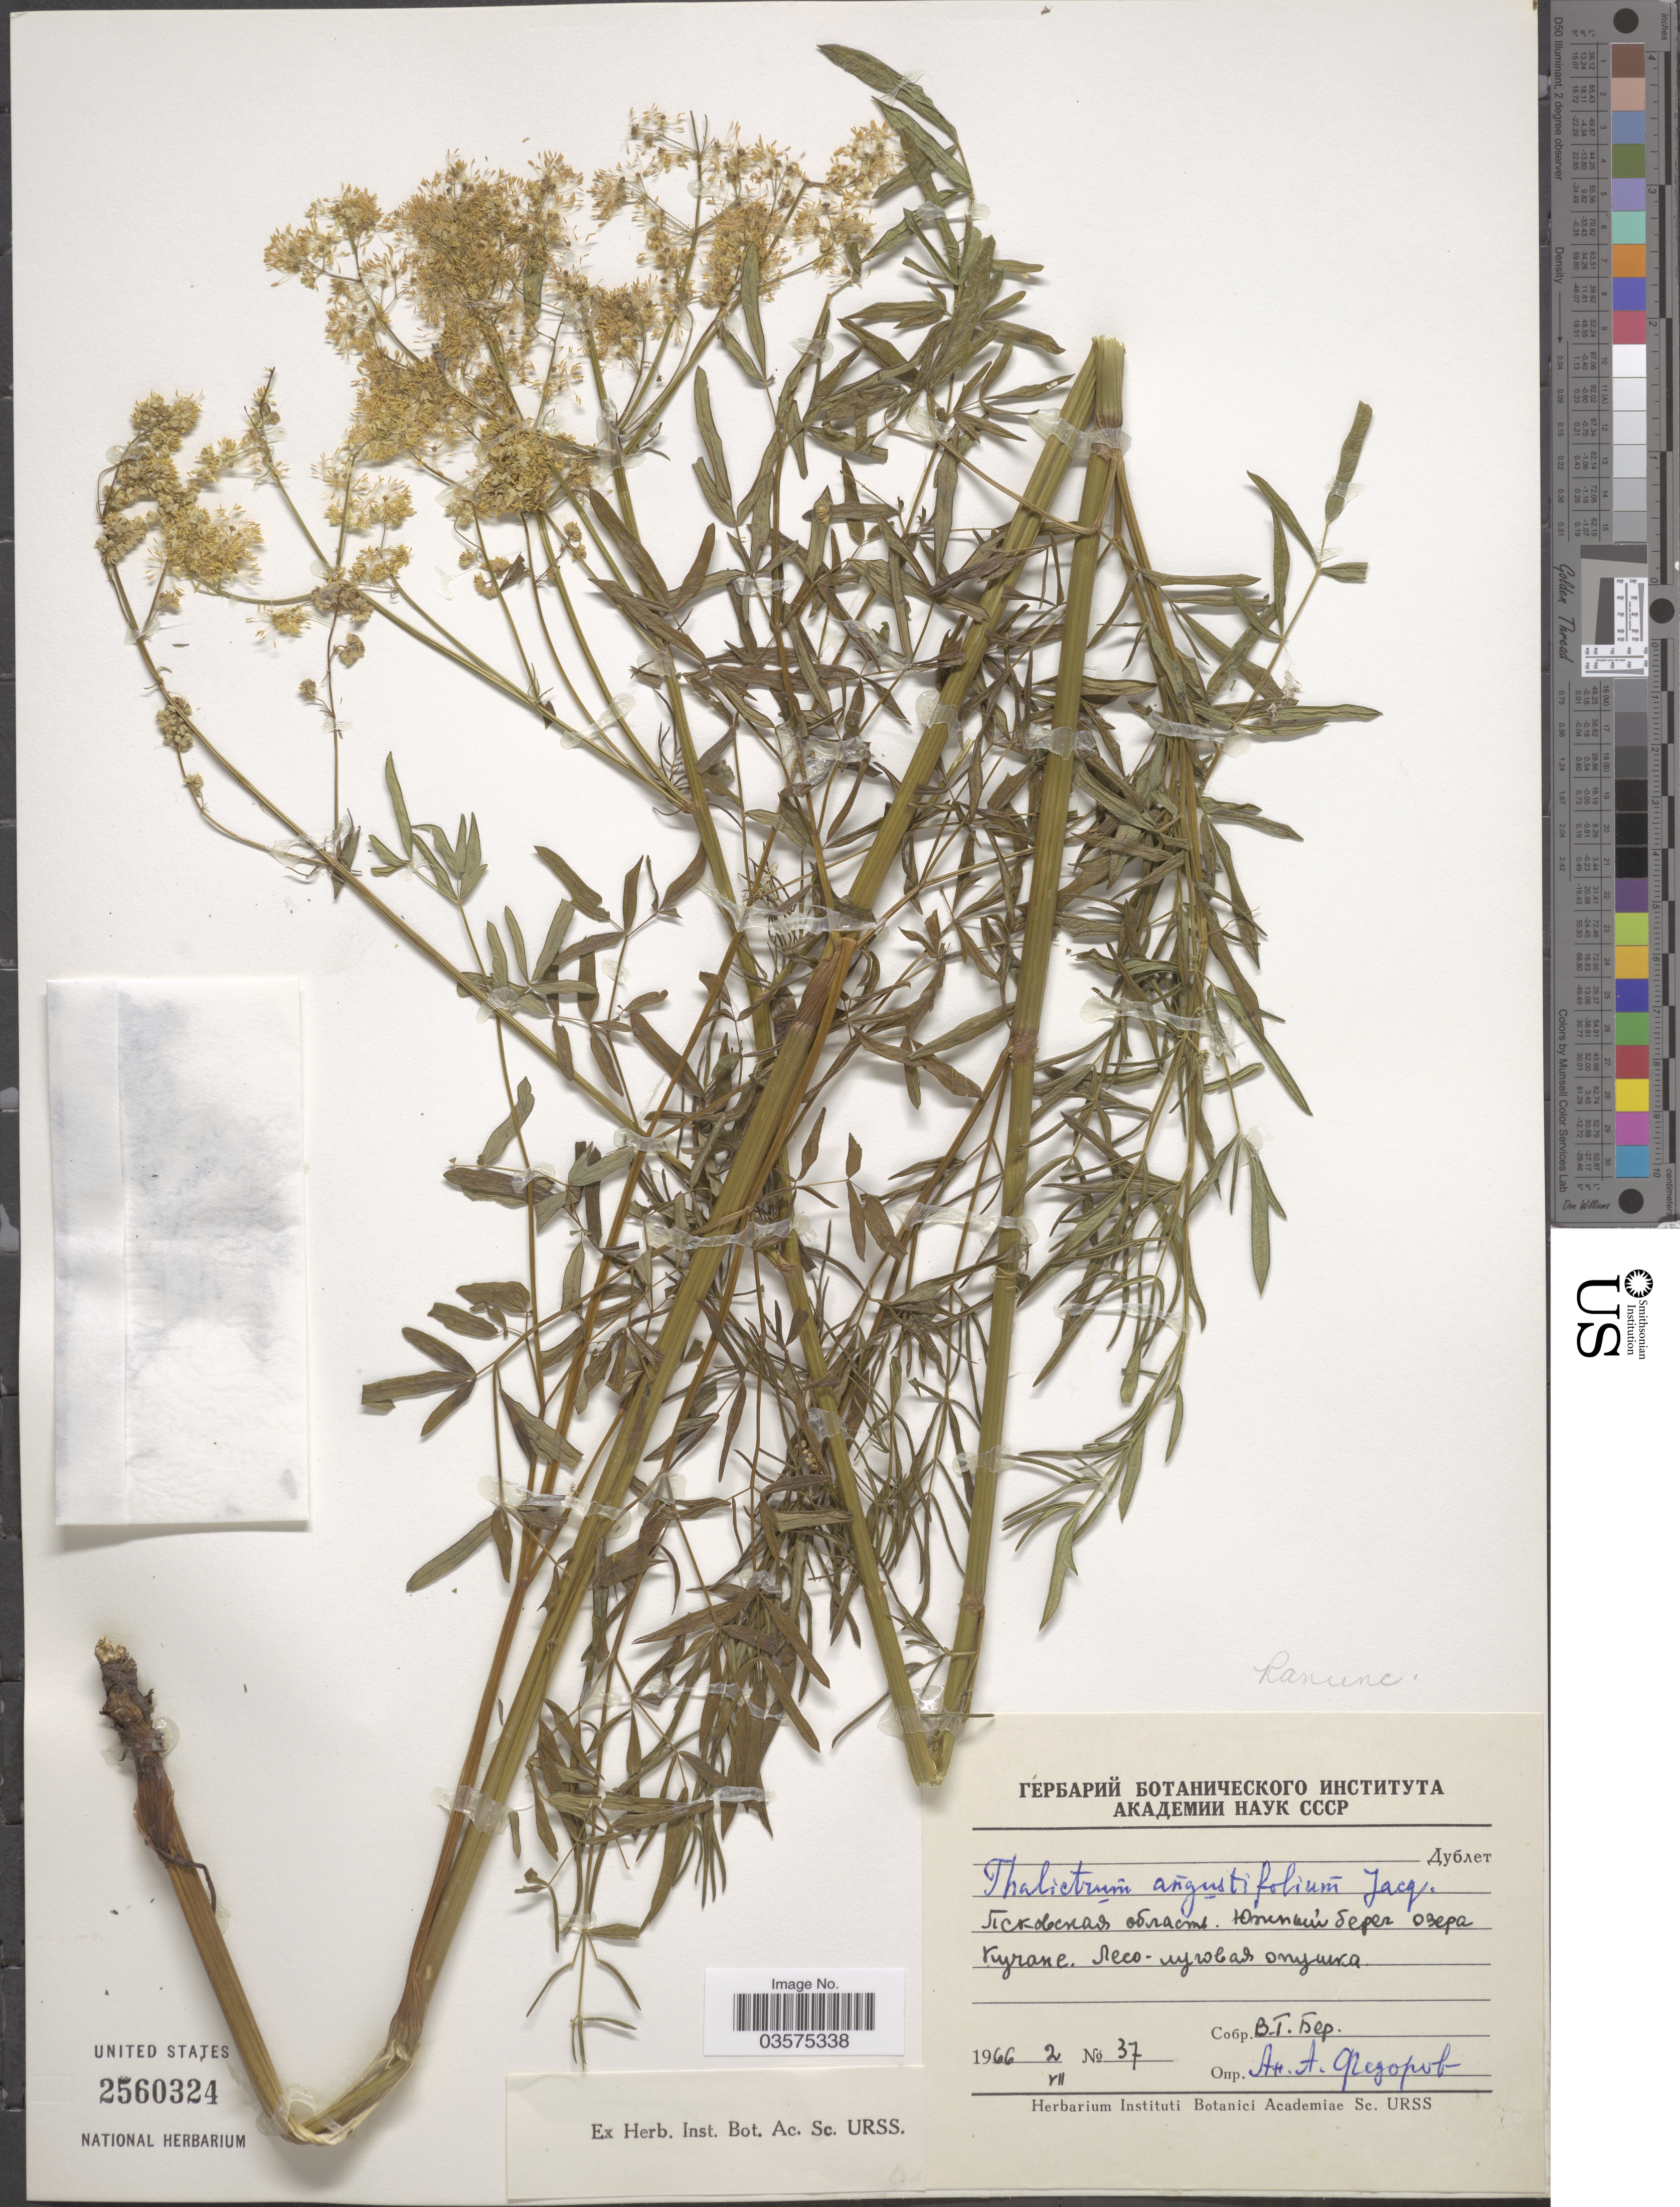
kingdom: Plantae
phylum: Tracheophyta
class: Magnoliopsida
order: Ranunculales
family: Ranunculaceae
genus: Thalictrum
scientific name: Thalictrum angustifolium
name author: L.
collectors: V. Ber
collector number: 37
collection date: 1966-07-02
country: Russian Federation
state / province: Pskov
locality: south shore of Lake Kuchane.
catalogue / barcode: US 2560324